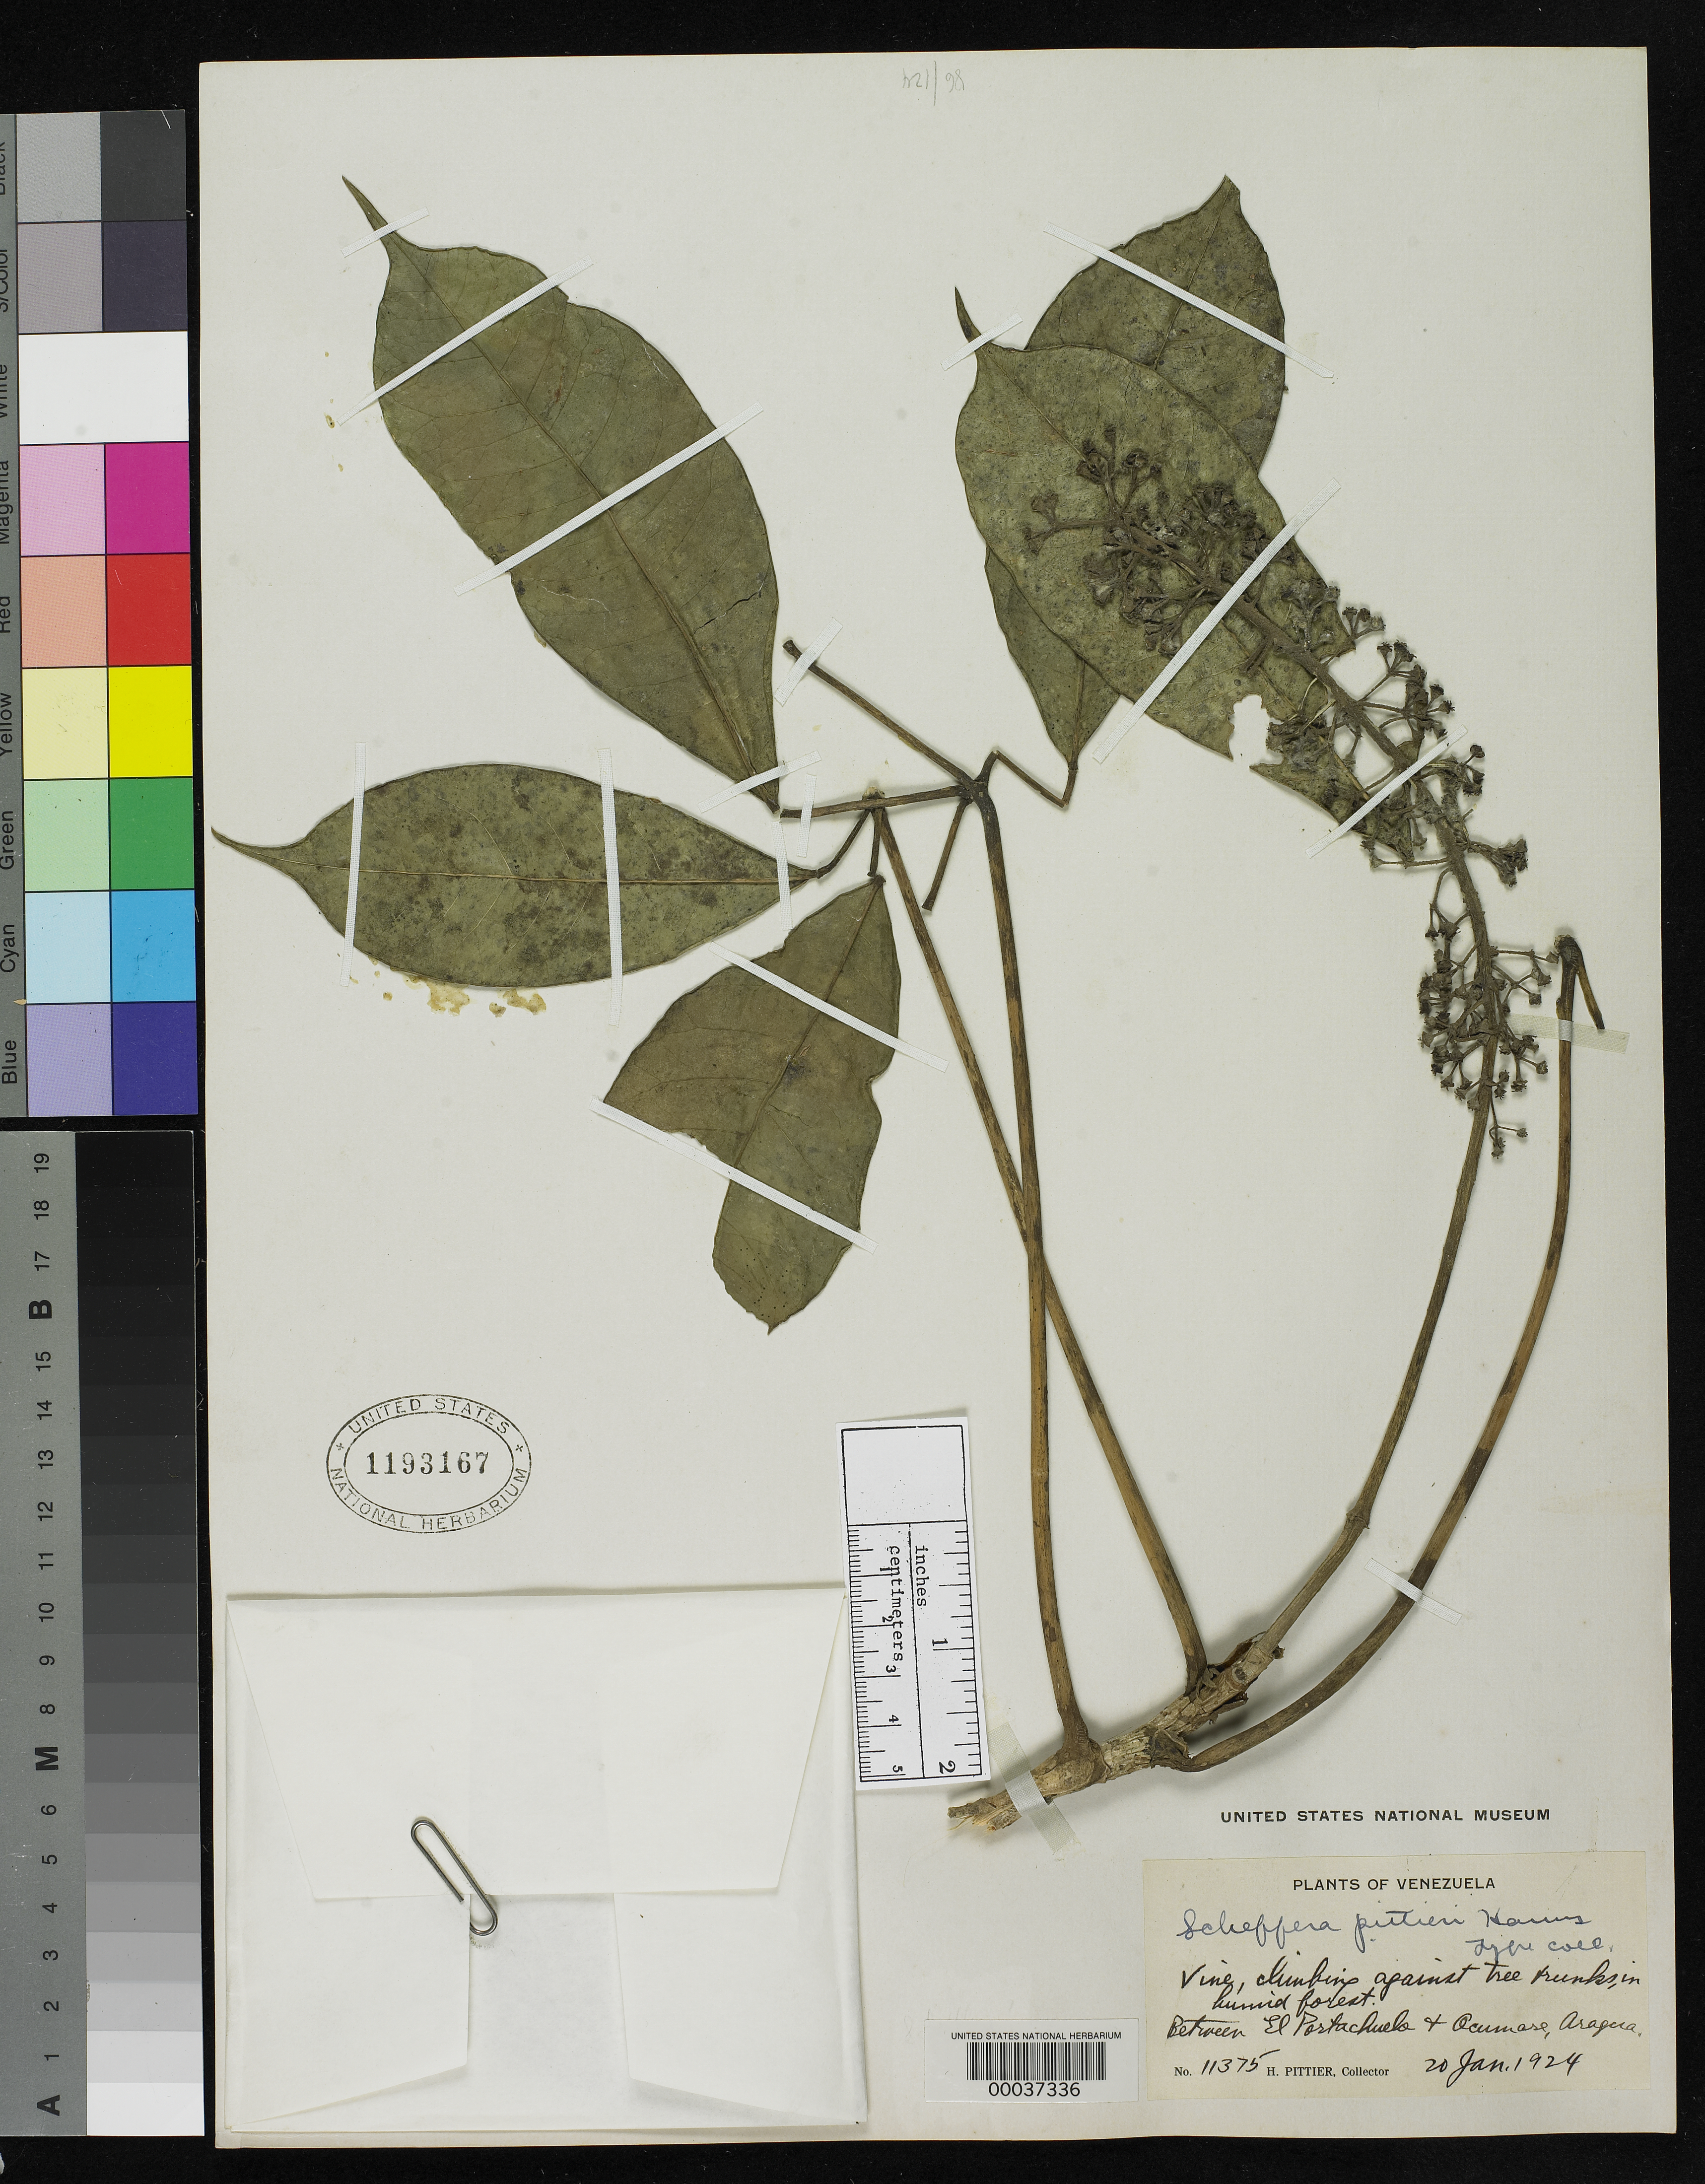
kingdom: Plantae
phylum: Tracheophyta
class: Magnoliopsida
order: Apiales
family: Araliaceae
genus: Schefflera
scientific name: Schefflera pittieri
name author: Harms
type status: Isotype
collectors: H. F. Pittier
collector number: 11375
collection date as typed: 20 Jan 1924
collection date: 1924-01-20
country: Venezuela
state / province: Aragua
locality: Between El Portachuelo and Ocumare.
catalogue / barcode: US 1193167